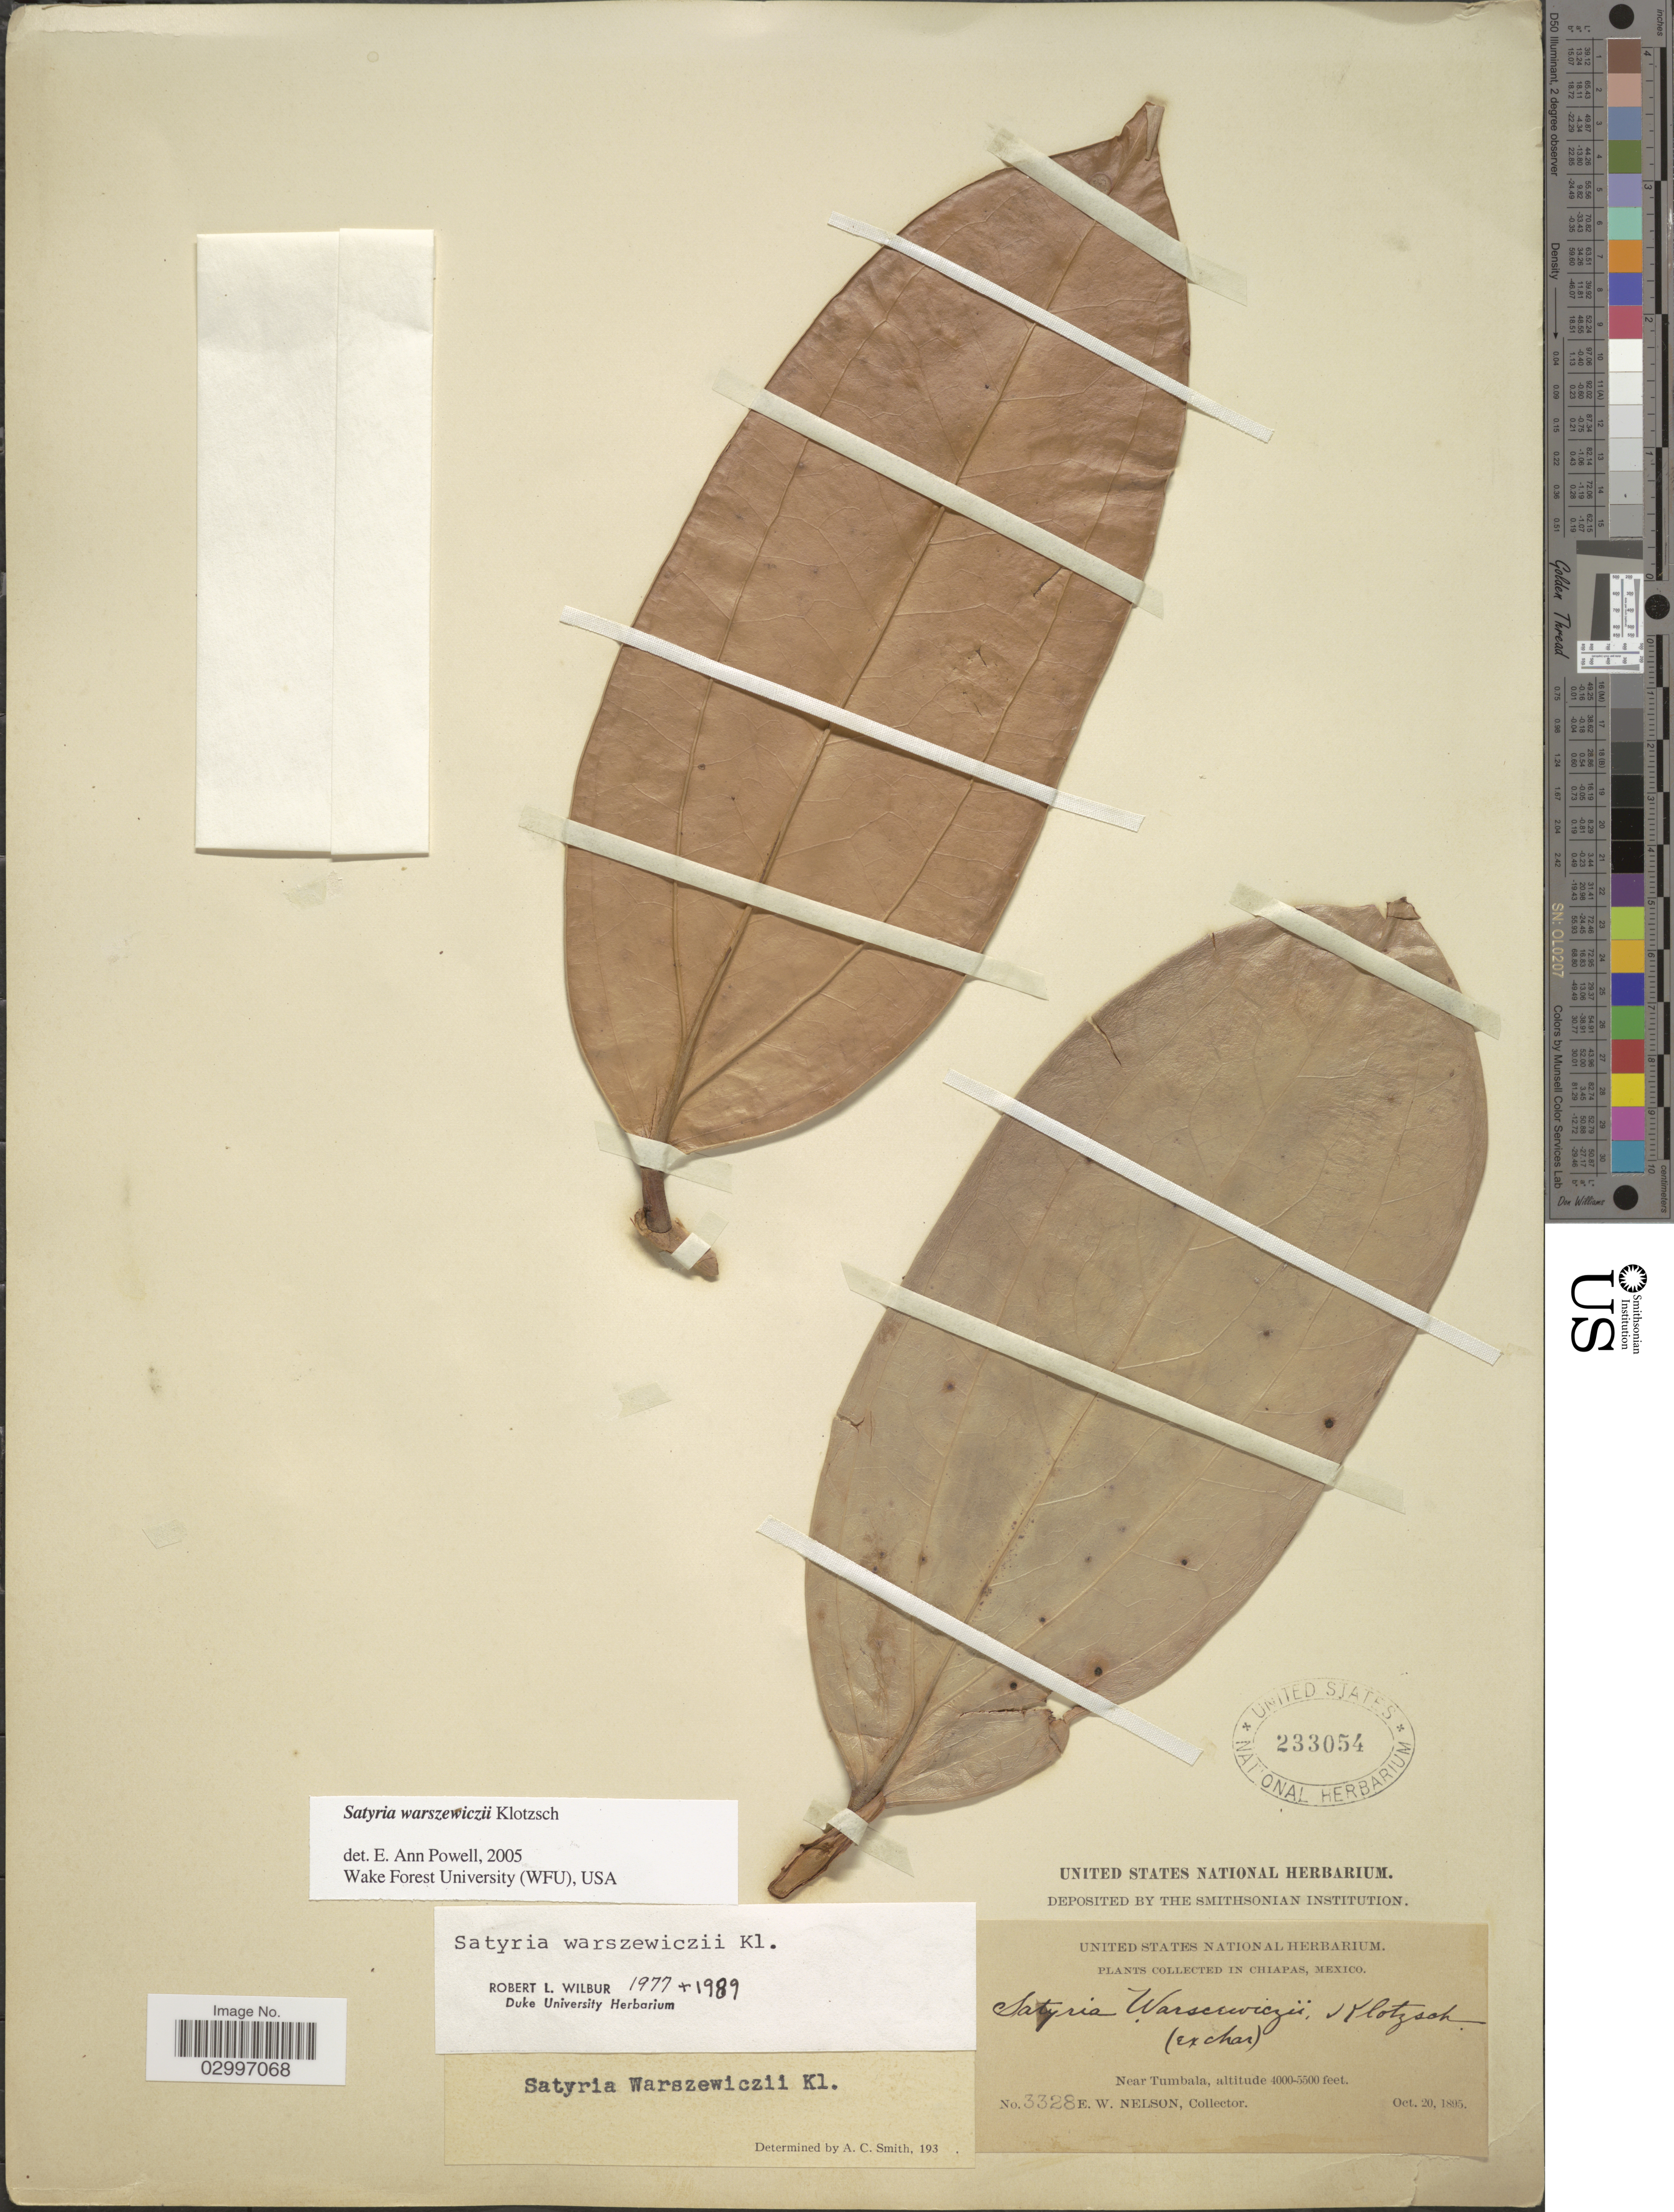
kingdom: Plantae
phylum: Tracheophyta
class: Magnoliopsida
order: Ericales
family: Ericaceae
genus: Satyria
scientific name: Satyria warszewiczii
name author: Klotzsch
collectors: E. W. Nelson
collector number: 3328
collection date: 1895-10-20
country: Mexico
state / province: Chiapas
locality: Near Tumbala.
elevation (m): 1219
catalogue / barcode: US 233054